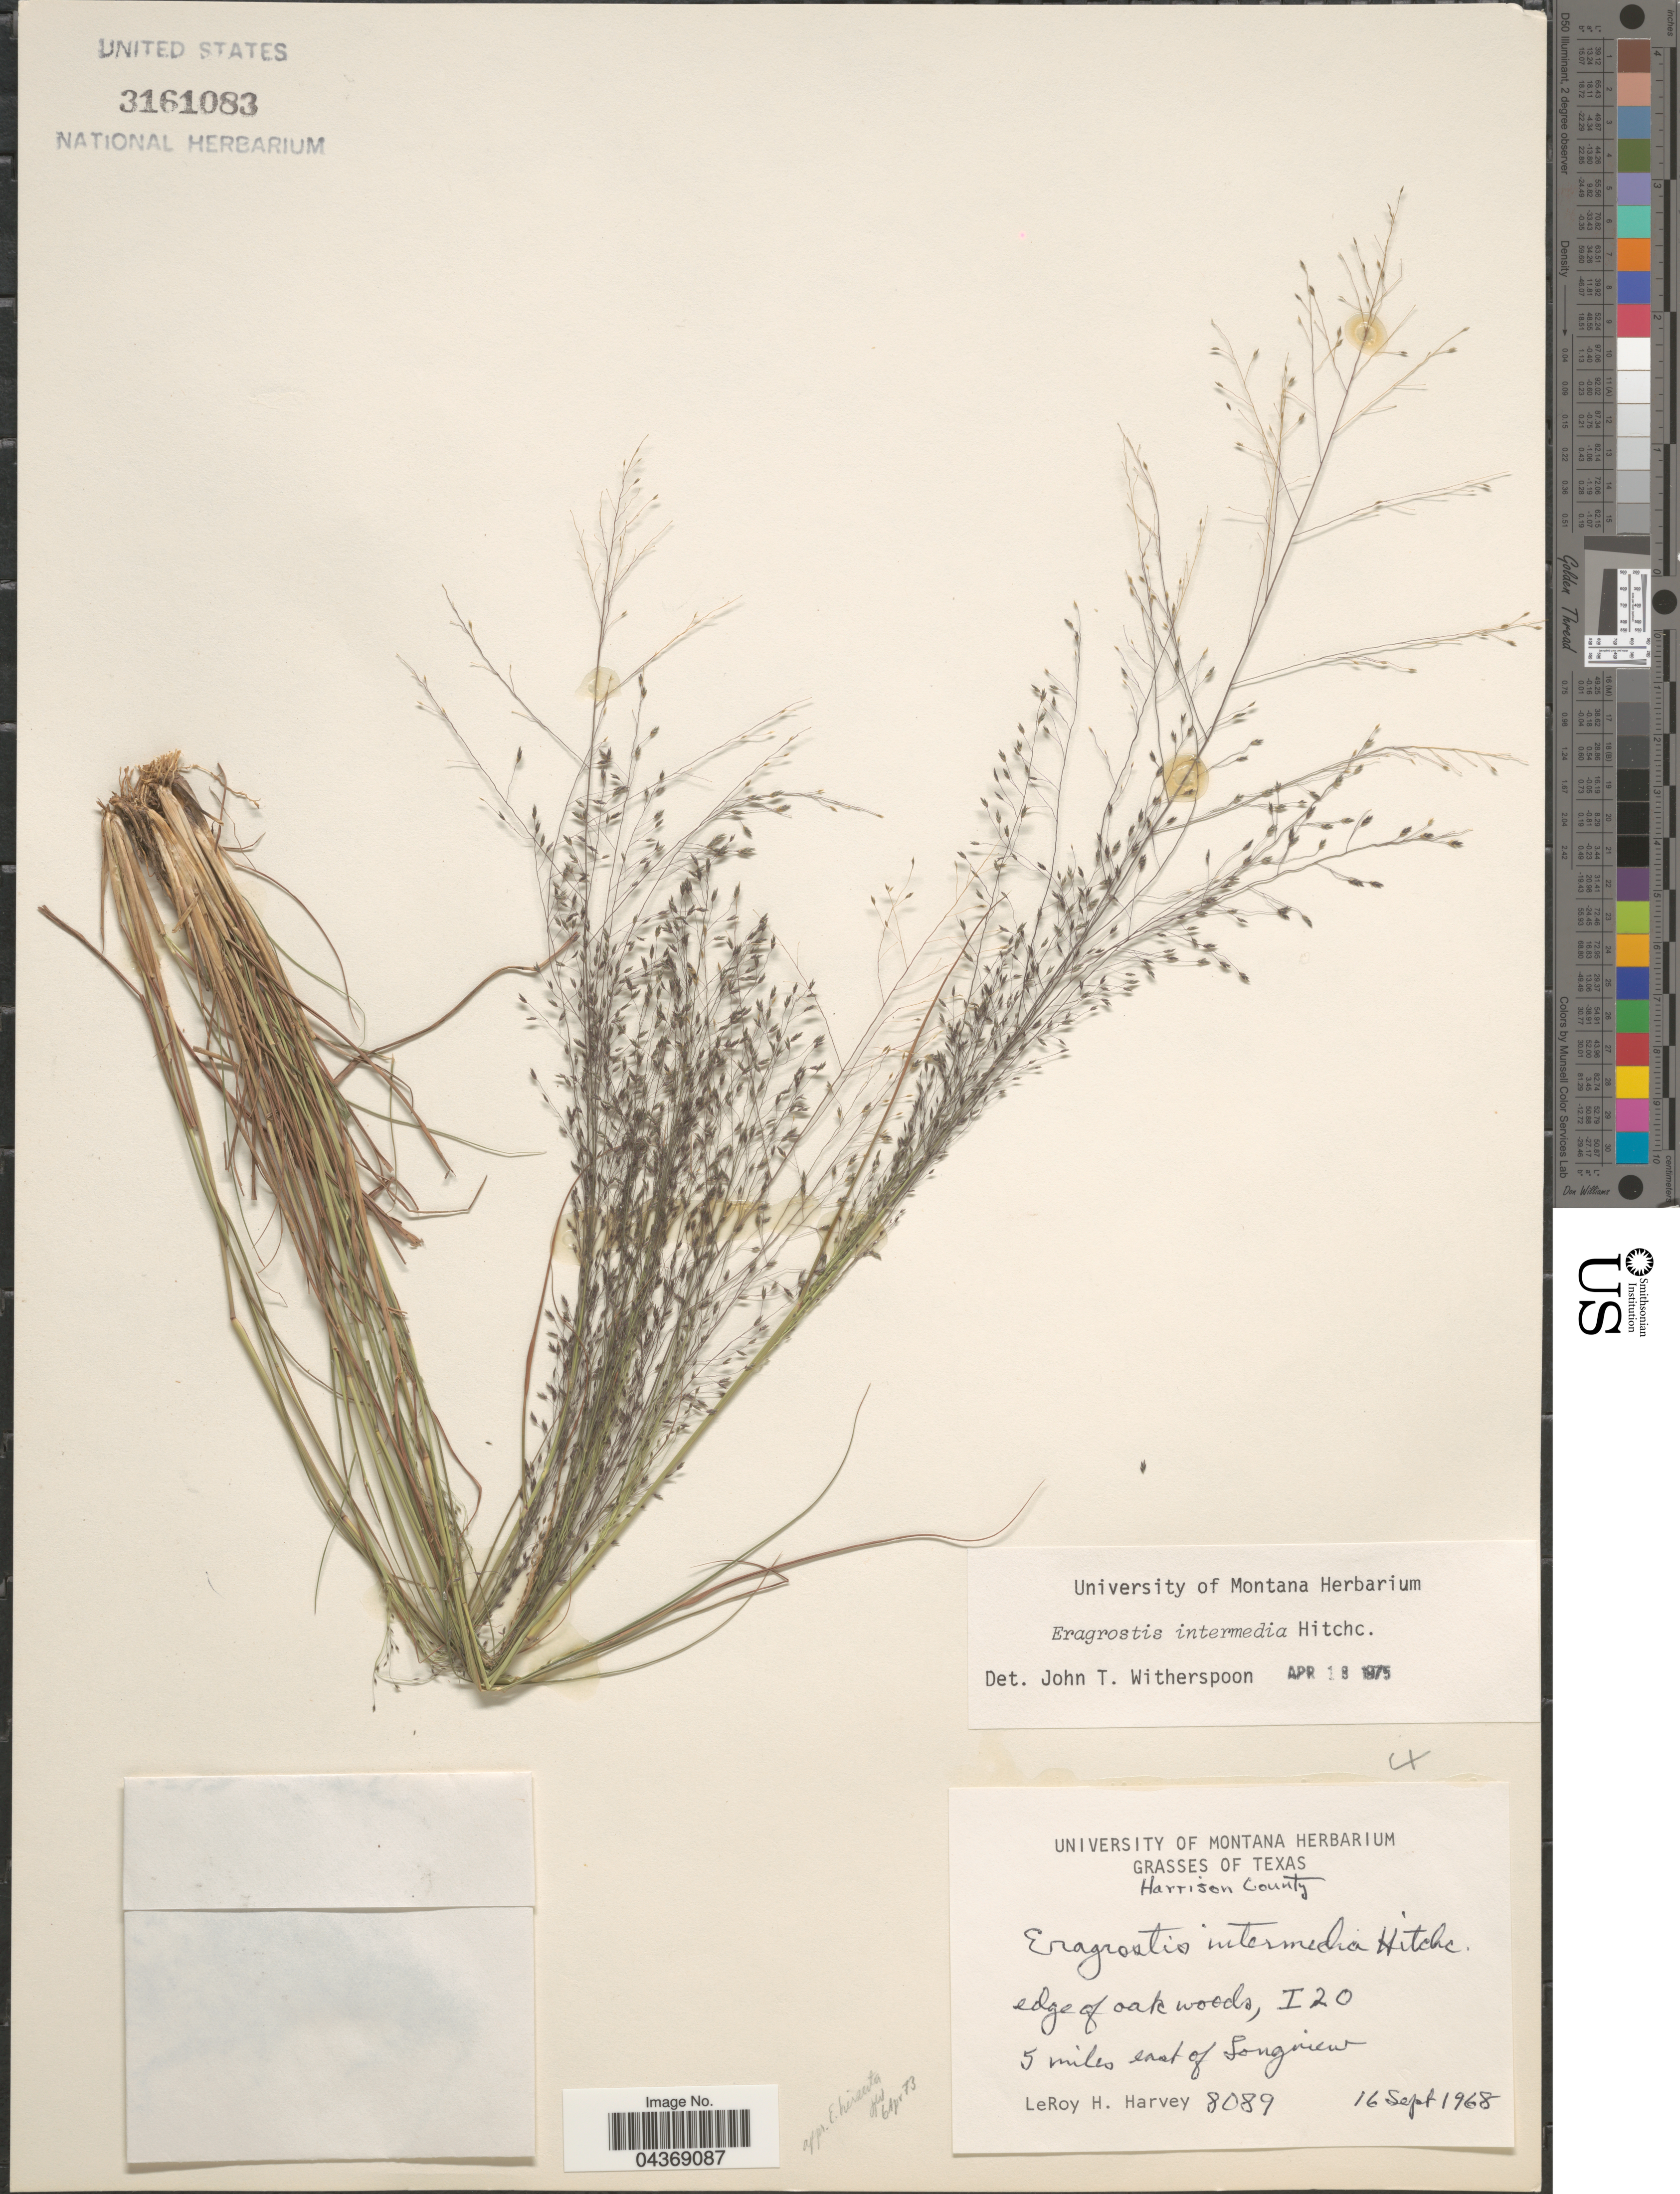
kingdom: Plantae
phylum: Tracheophyta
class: Liliopsida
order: Poales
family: Poaceae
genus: Eragrostis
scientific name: Eragrostis intermedia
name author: Hitchc.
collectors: L. H. Harvey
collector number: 8089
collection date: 1968-09-16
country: United States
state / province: Texas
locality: Harrison County. Edge of oak woods, I20. 5 miles east of Longview.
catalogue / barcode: US 3161083